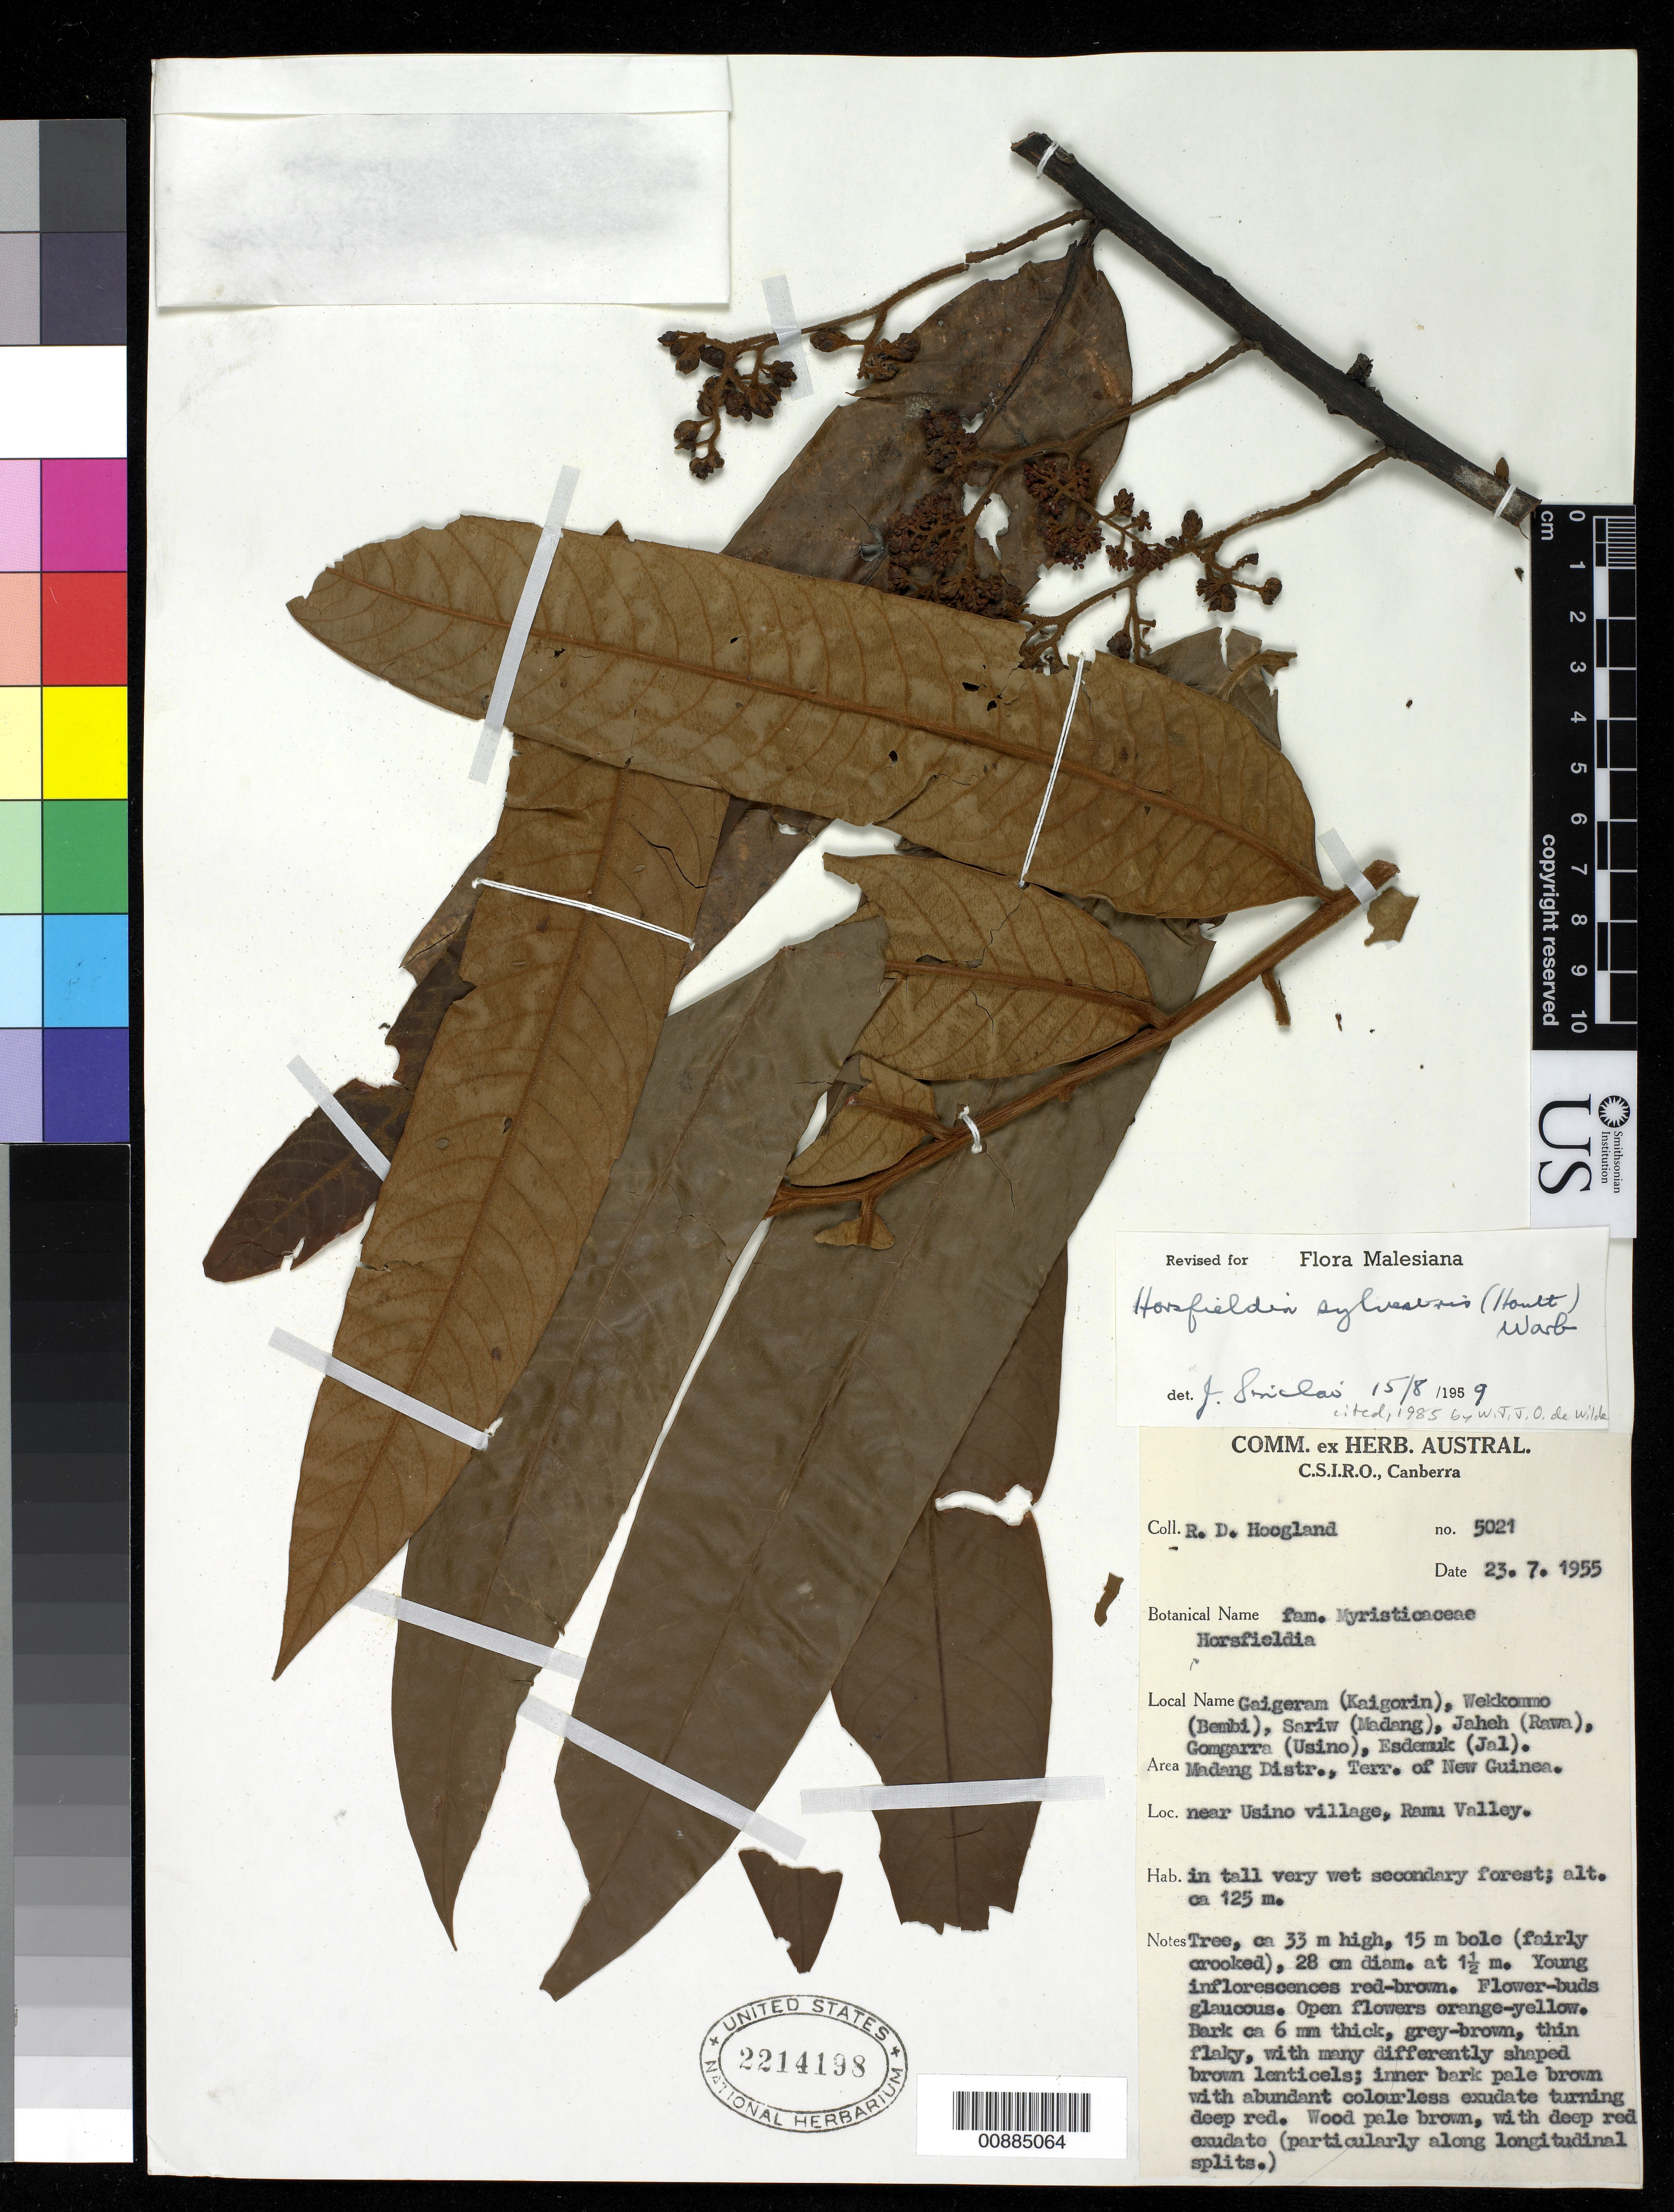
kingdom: Plantae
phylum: Tracheophyta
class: Magnoliopsida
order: Magnoliales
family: Myristicaceae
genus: Horsfieldia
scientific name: Horsfieldia sylvestris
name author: (Houtt.) Warb.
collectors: R. D. Hoogland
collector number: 5021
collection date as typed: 23 Jul 1955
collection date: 1955-07-23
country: Papua New Guinea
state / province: Madang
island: New Guinea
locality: Ramu Valley near Usino village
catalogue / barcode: US 2214198